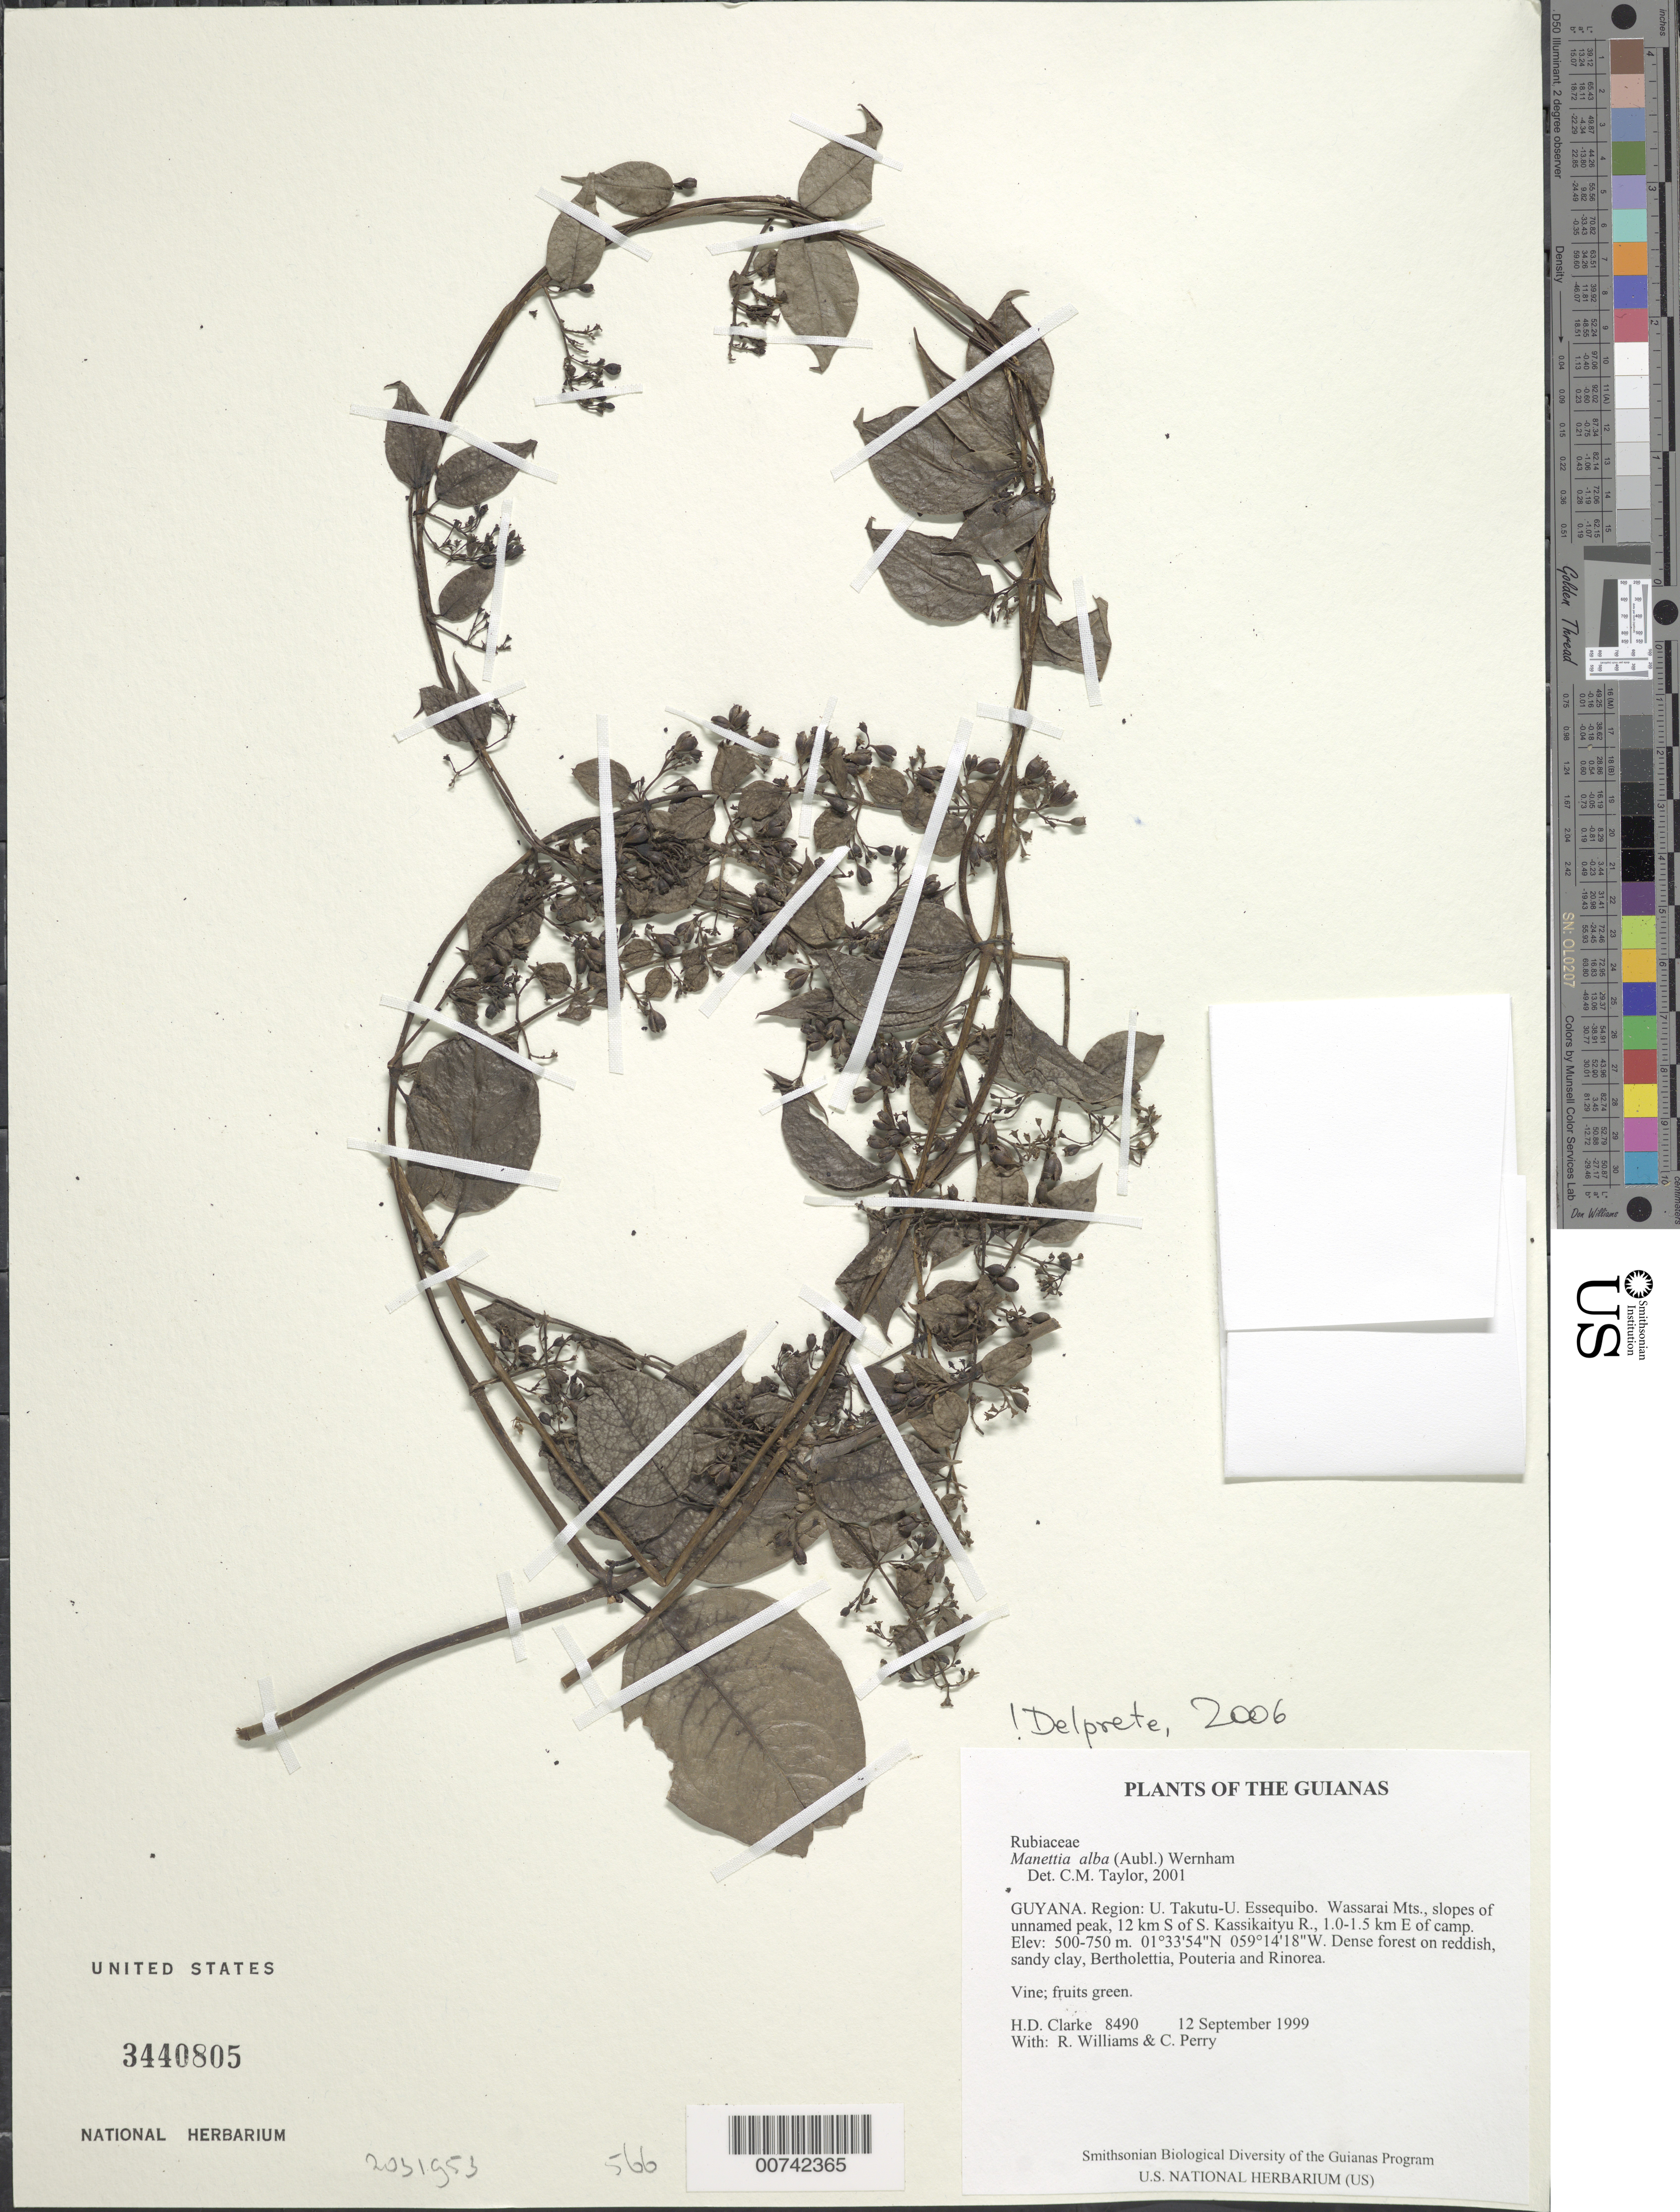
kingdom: Plantae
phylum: Tracheophyta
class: Magnoliopsida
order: Gentianales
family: Rubiaceae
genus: Manettia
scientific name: Manettia alba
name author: (Aubl.) Wernham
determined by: Delprete, P. G., Herb. de Guyane Cay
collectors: H. D. Clarke, R. Williams & C. Perry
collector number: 8490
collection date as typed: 12 September 1999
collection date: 1999-09-12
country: Guyana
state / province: U. Takutu-U. Essequibo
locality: Wassarai Mts., slopes of unnamed peak, 12 km S of S. Kassikaityu R., 1.0-1.5 km E of camp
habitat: Dense forest on reddish, sandy clay, Bertholettia, Pouteria and Rinorea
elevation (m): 500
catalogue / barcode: US 3440805